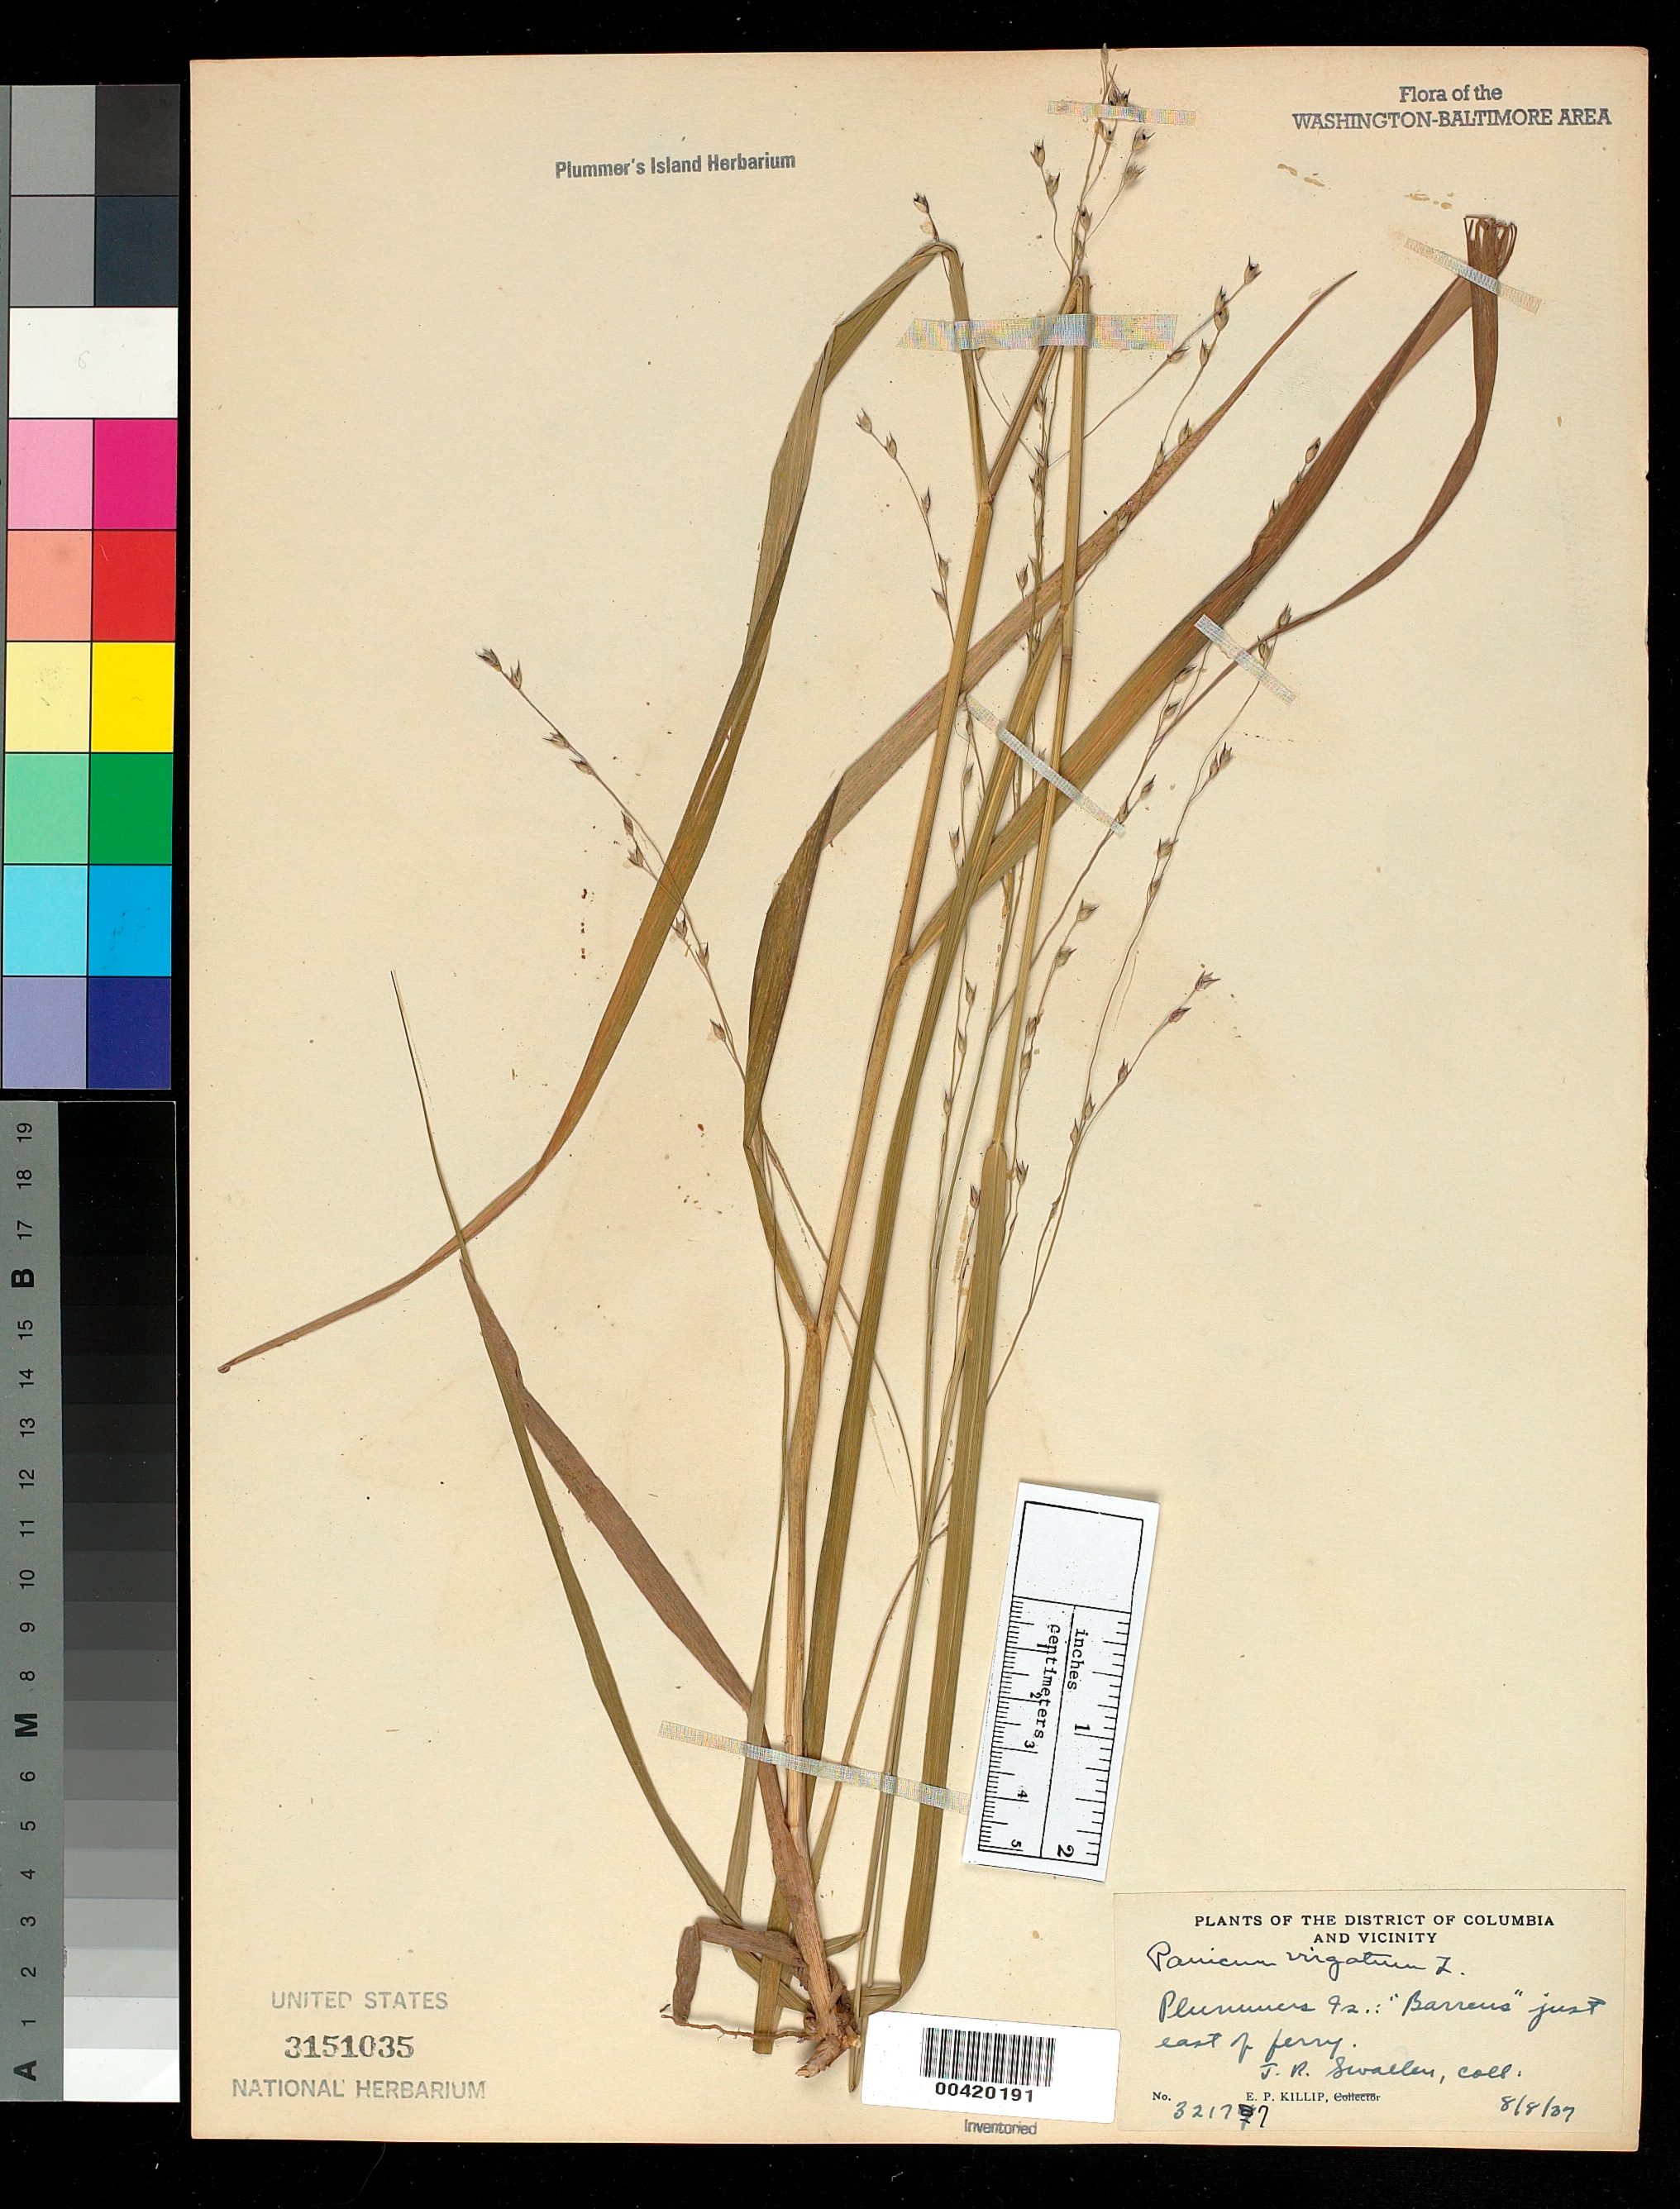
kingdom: Plantae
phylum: Tracheophyta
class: Liliopsida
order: Poales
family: Poaceae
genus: Panicum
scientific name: Panicum virgatum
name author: L.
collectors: E. P. Killip & J. R. Swallen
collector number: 32177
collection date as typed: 08 Aug 1937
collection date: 1937-08-08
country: United States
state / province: Maryland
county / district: Montgomery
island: Plummers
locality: Plummer's Island; "barrens" just east of Ferry C. & O. Canal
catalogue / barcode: US 3151035